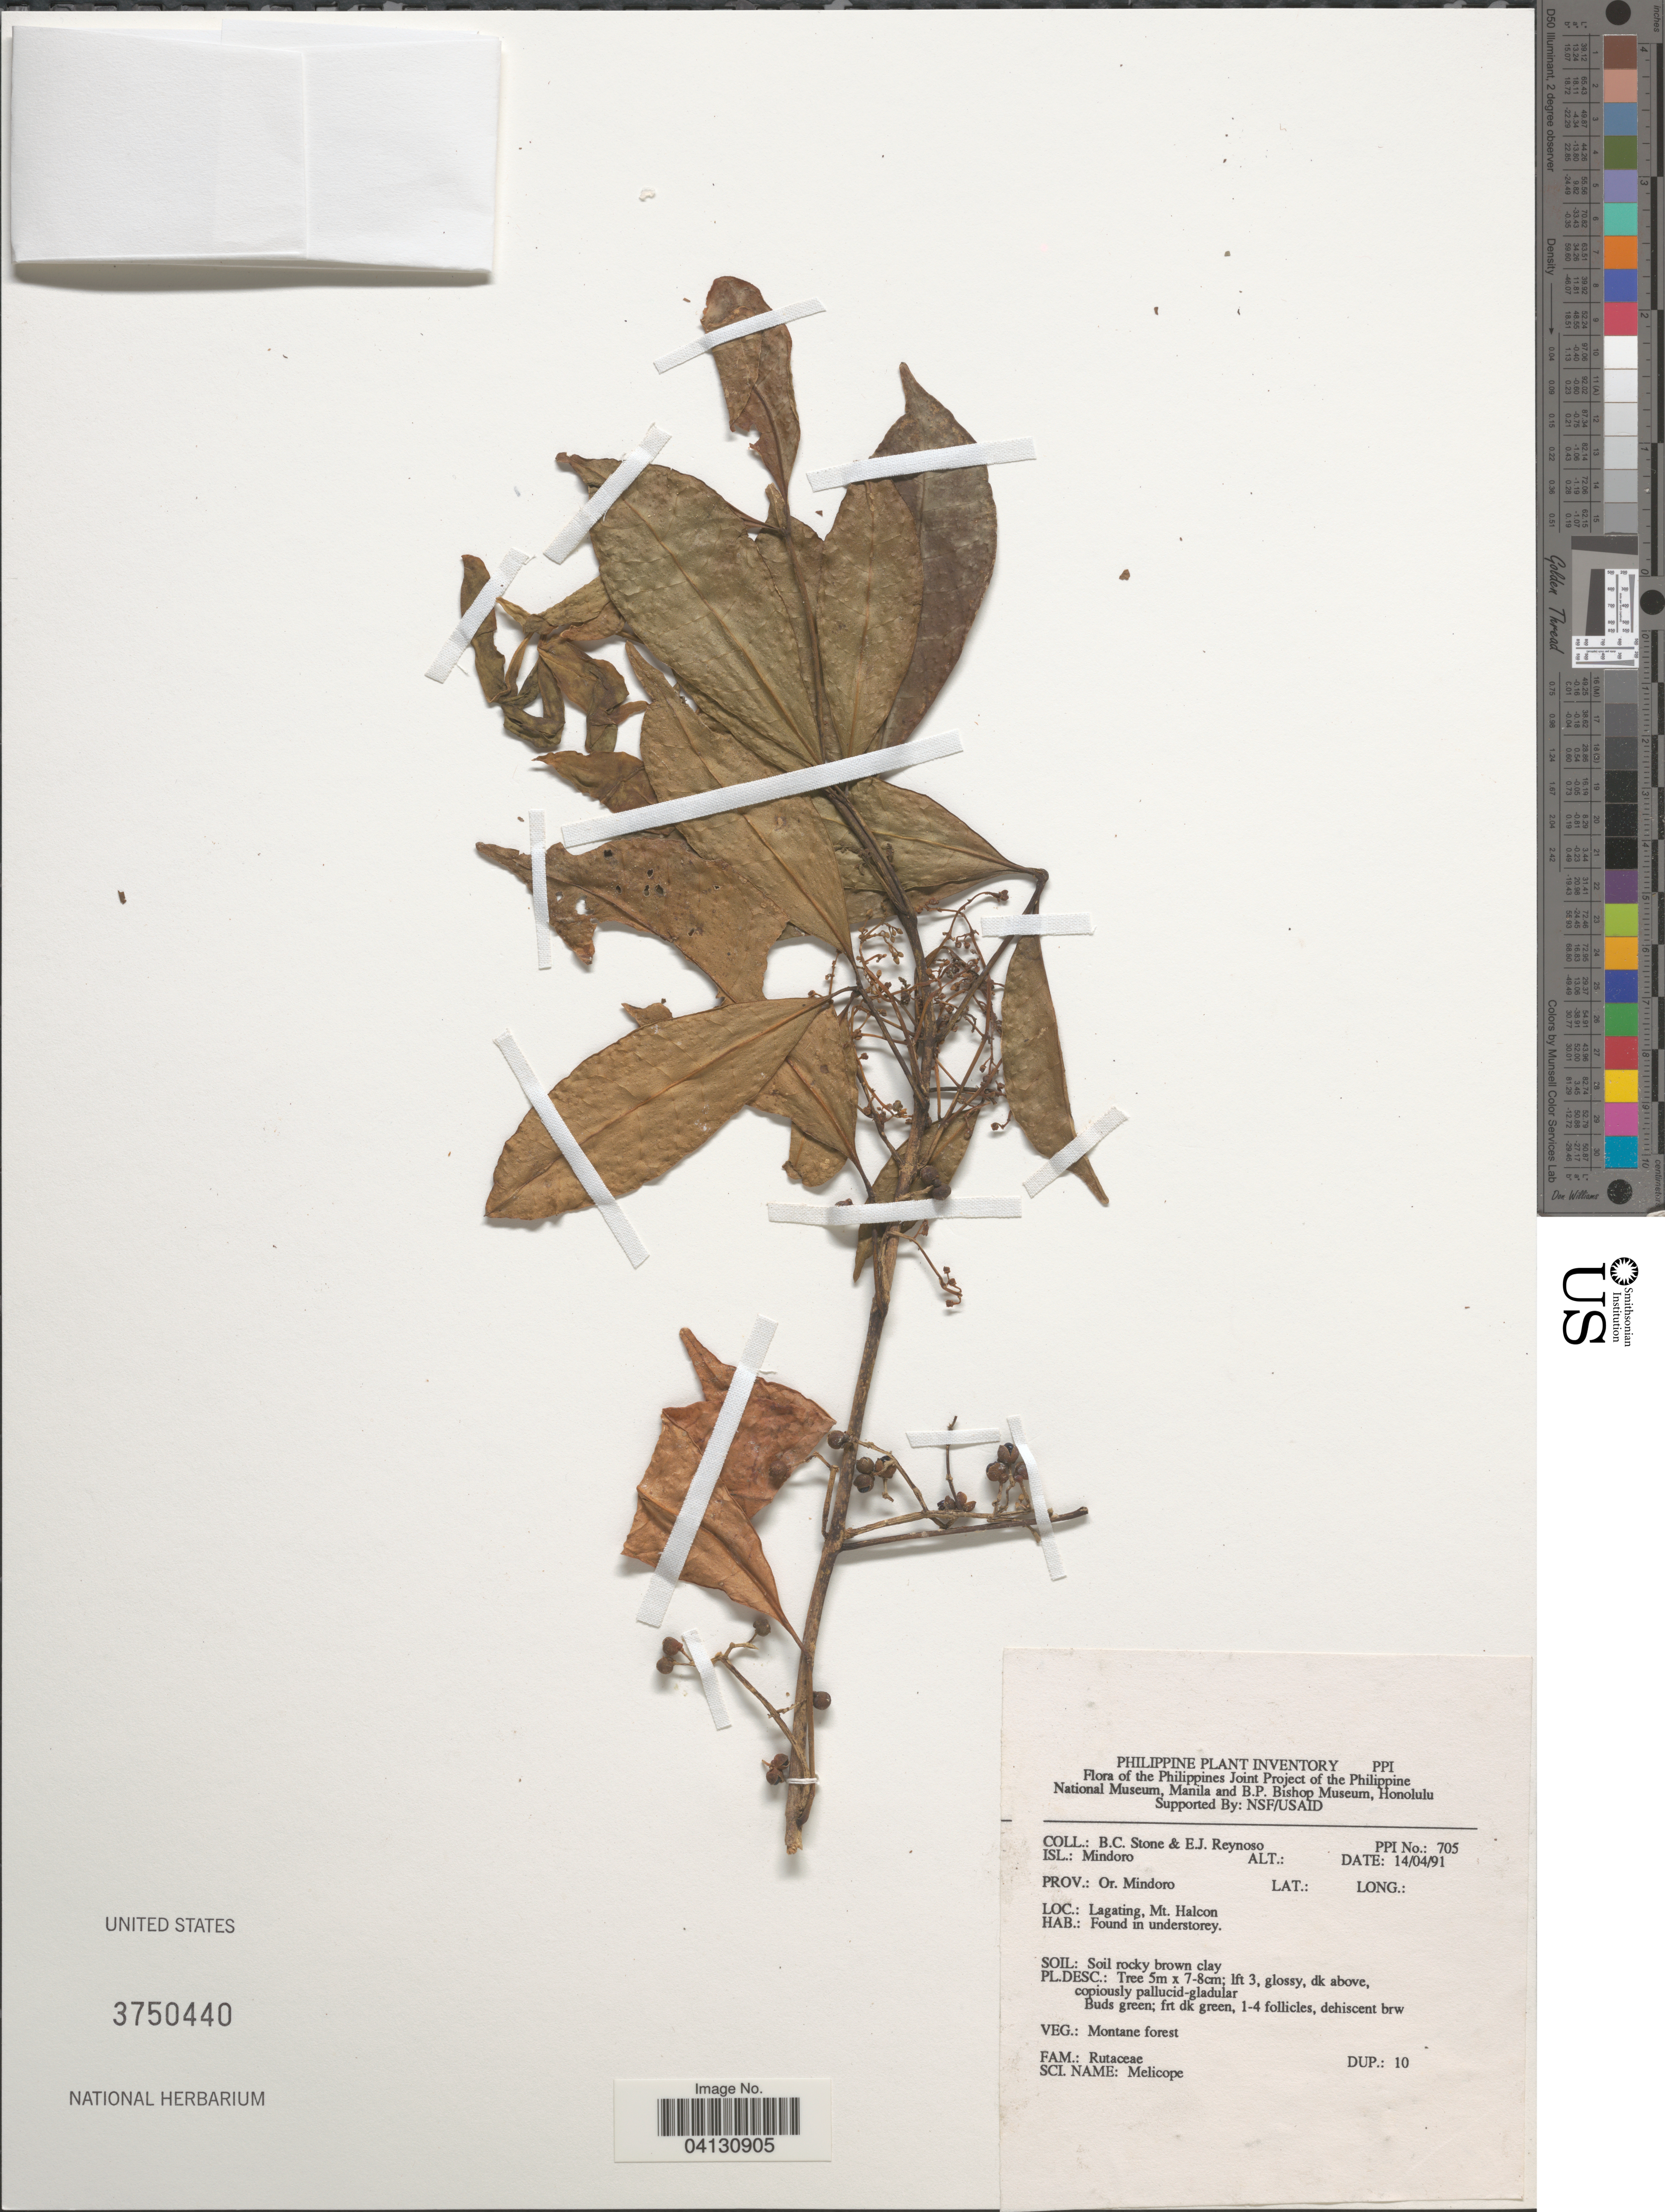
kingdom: Plantae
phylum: Tracheophyta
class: Magnoliopsida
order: Sapindales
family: Rutaceae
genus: Melicope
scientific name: Melicope sp.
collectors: B. C. Stone & E. Reynoso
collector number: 705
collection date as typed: Transcribed d/m/y: 14/4/91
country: Philippines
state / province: Mimaropa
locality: Isl.: Mindoro. Prov.: Or. Mindoro. Lagating, Mt. Halcon.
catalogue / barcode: US 3750440